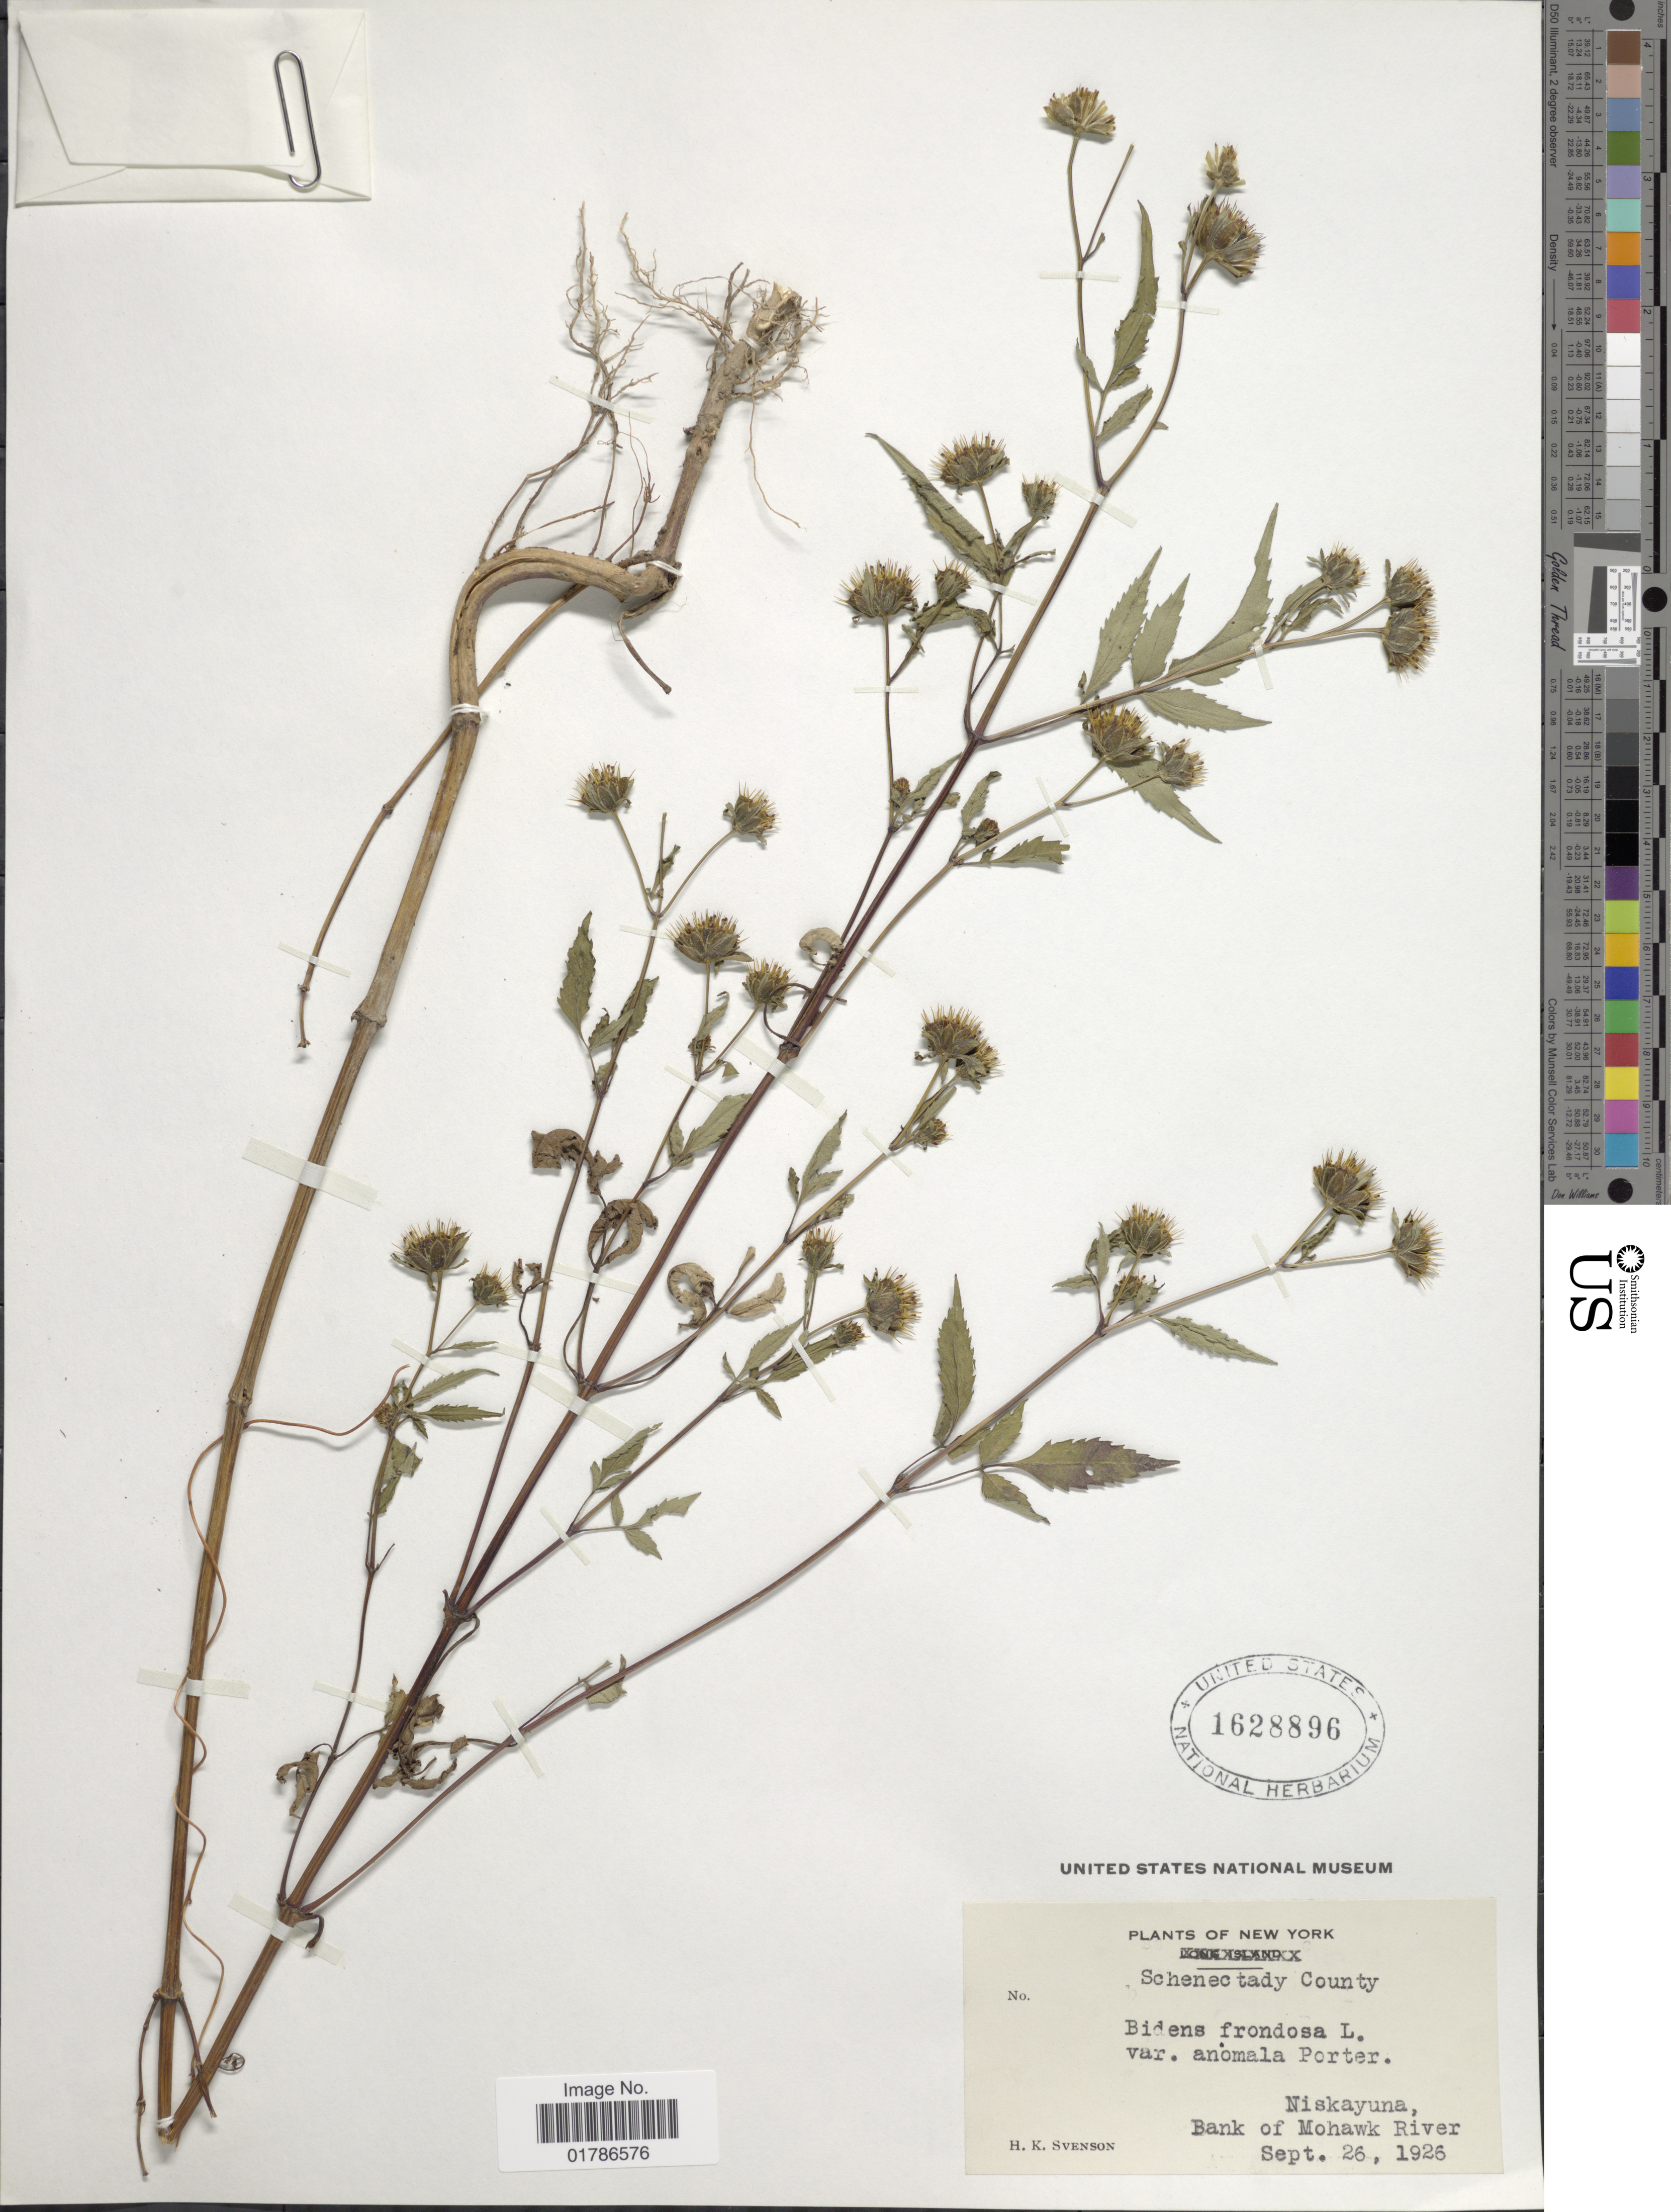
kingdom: Plantae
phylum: Tracheophyta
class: Magnoliopsida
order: Asterales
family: Asteraceae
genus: Bidens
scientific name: Bidens frondosa var. anomala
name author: (Porter) Fernald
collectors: H. K. Svenson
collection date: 1926-09-26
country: United States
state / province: New York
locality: Sohenec tady County, Niskayuna, Bank of Mohawk River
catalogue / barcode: US 1628896